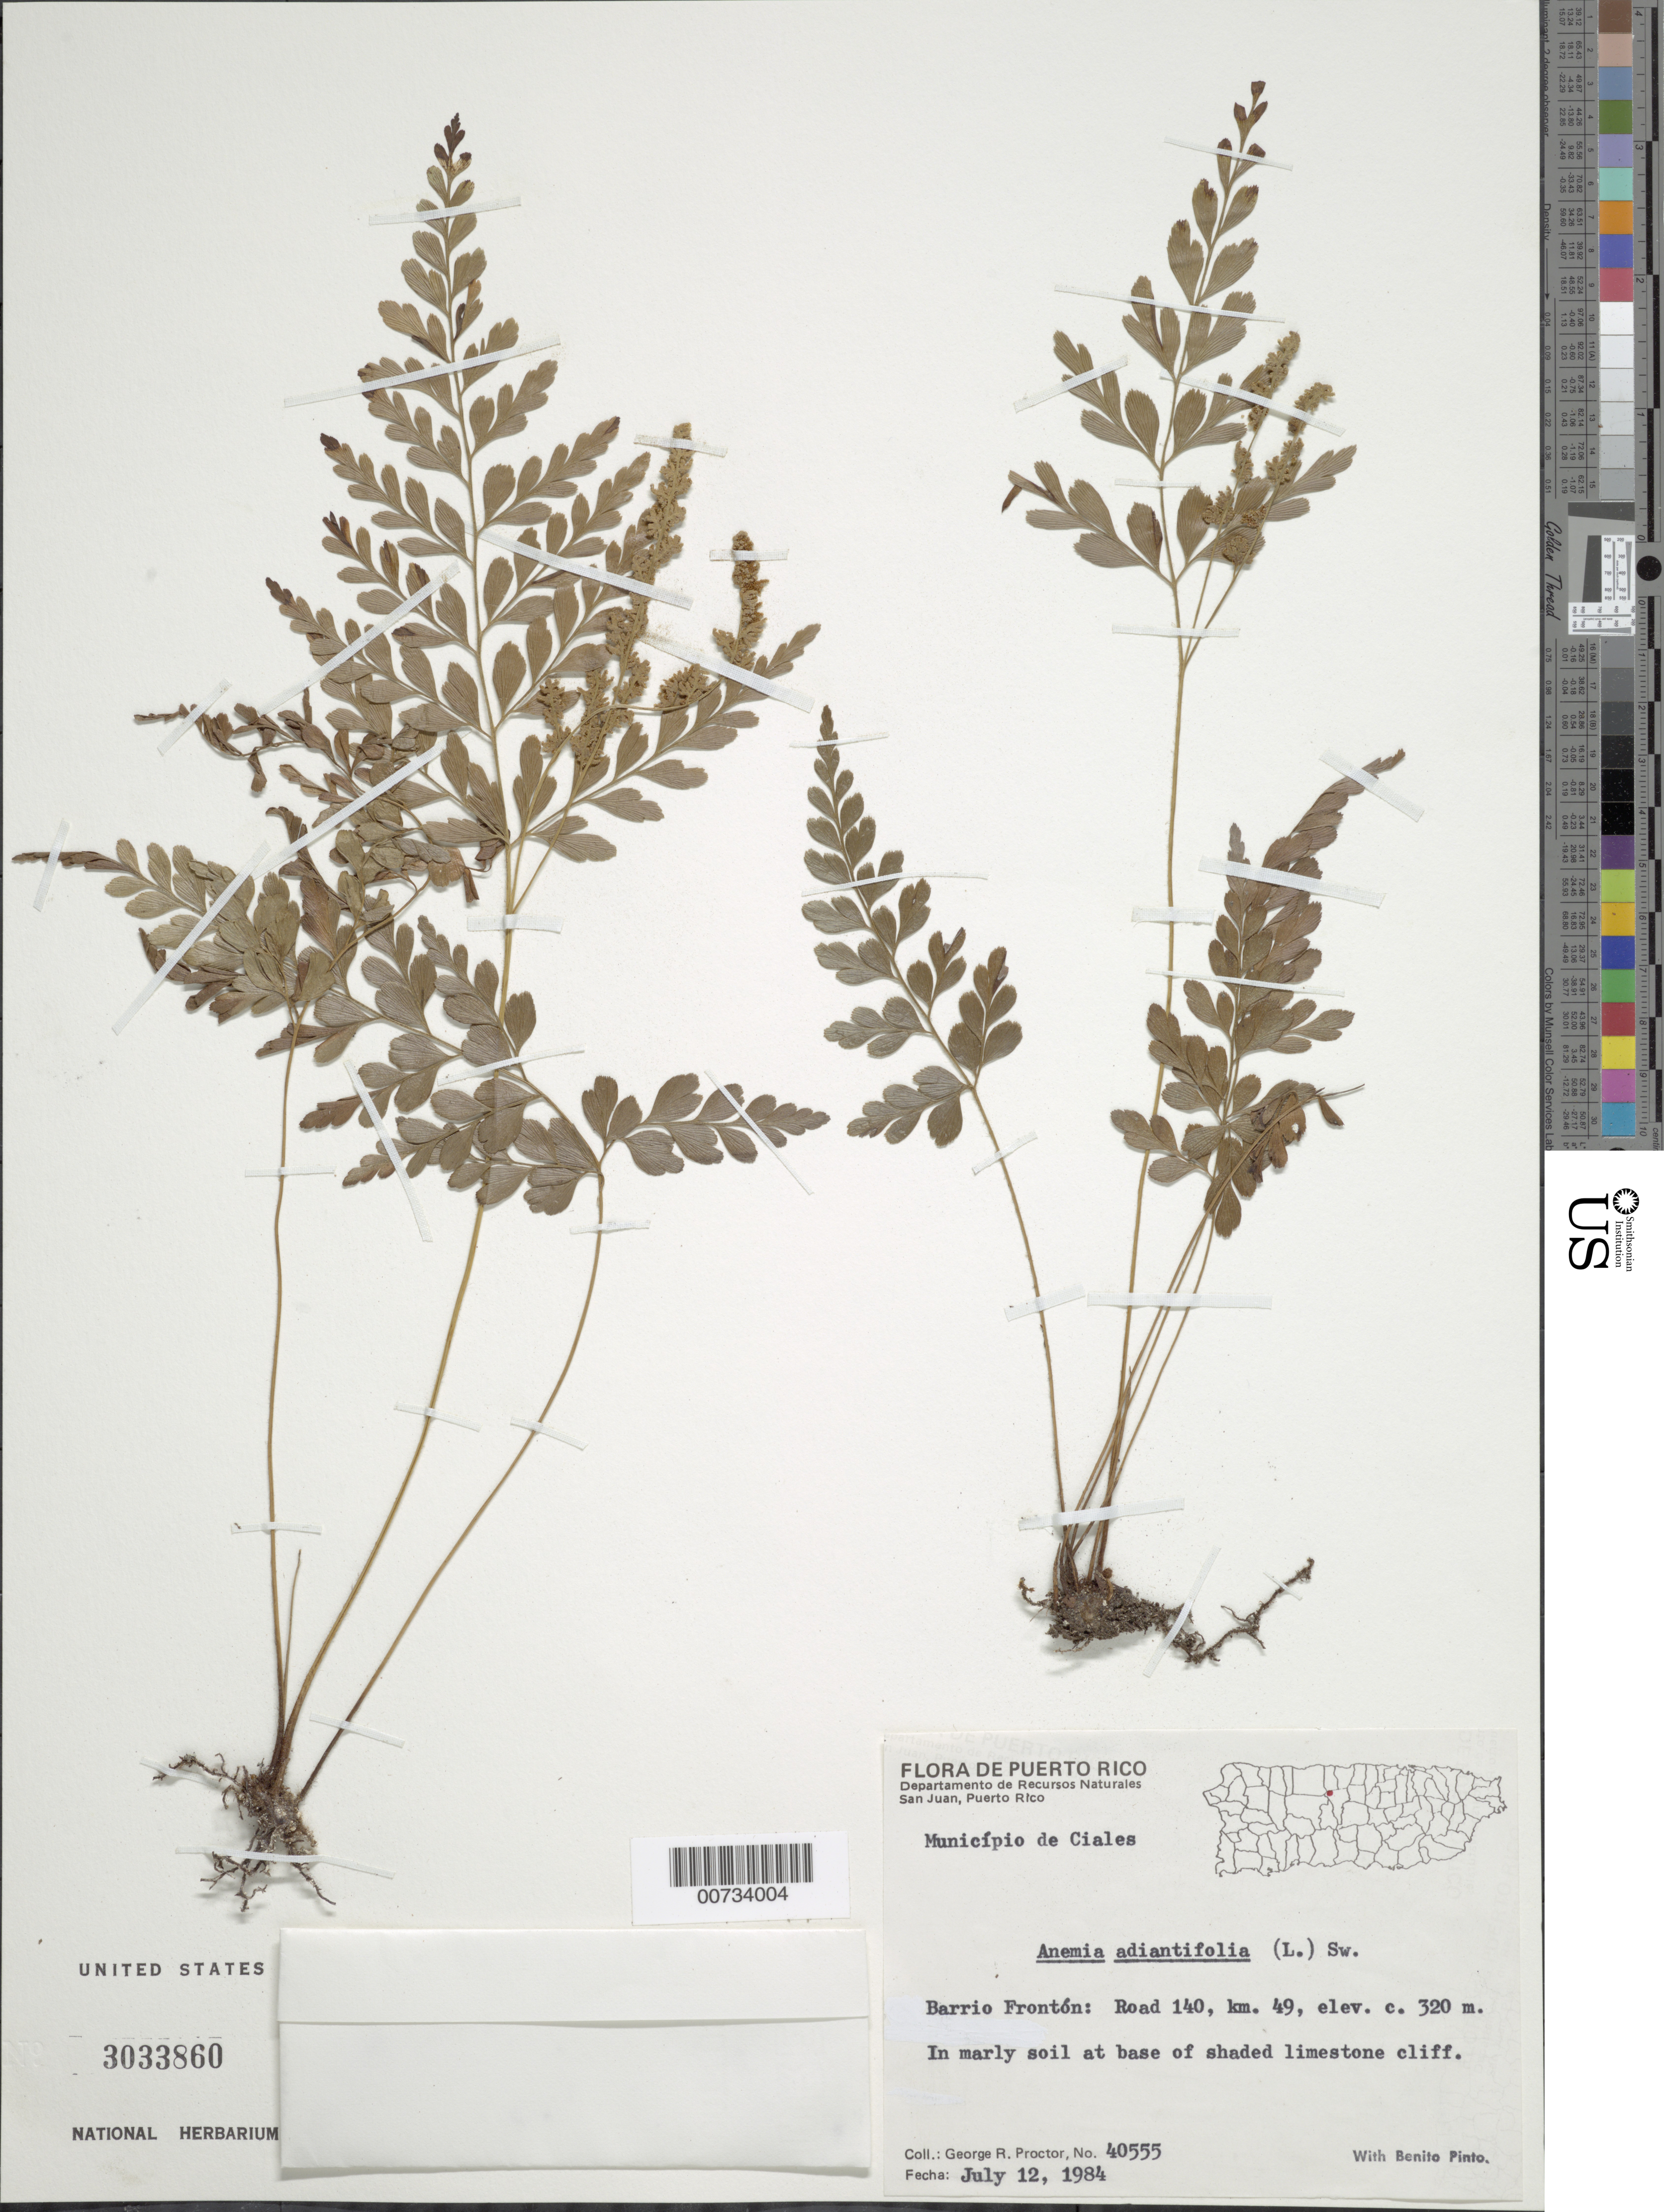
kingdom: Plantae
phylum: Tracheophyta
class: Polypodiopsida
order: Schizaeales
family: Anemiaceae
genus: Anemia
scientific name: Anemia adiantifolia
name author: (L.) Sw.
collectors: G. R. Proctor & B. Pinto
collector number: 40555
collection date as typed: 12 Jul 1984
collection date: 1984-07-12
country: Puerto Rico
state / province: Ciales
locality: Mun. Ciales, Barrio Frontón: Road 140, km 49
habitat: In marly soil at base of shaded limestone cliff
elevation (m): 320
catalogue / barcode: US 3033860